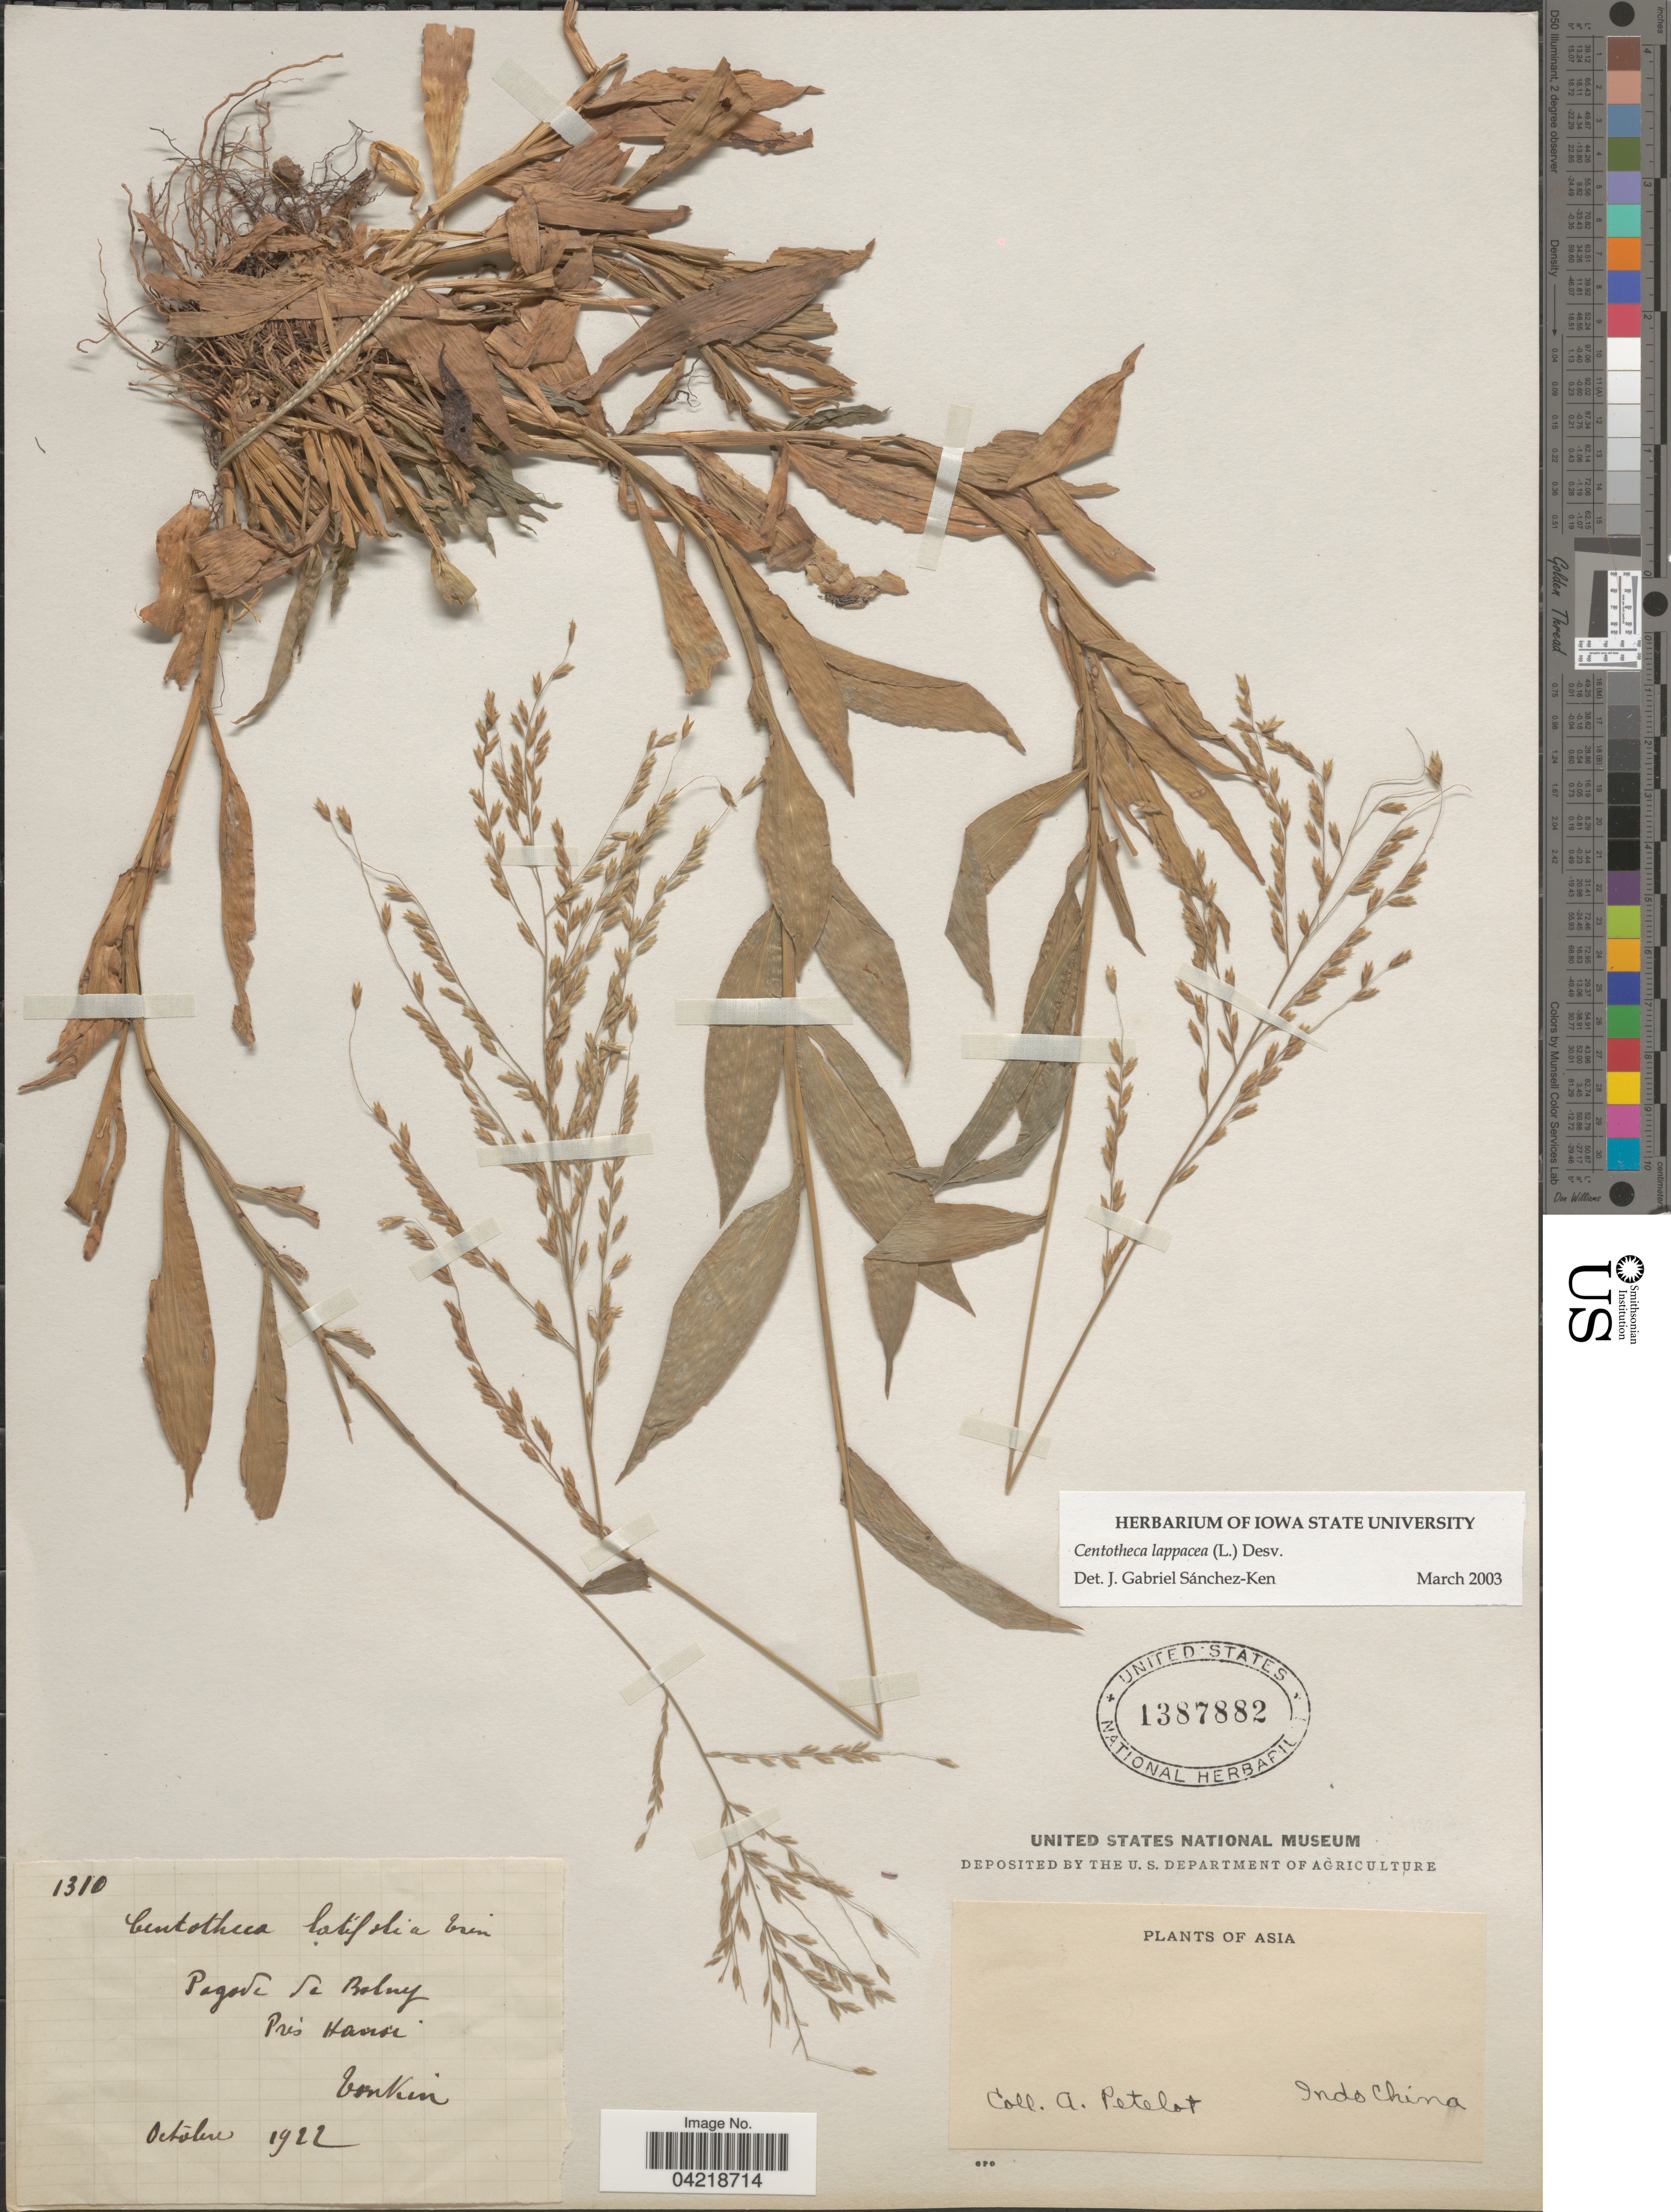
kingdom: Plantae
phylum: Tracheophyta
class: Liliopsida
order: Poales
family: Poaceae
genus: Centotheca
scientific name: Centotheca lappacea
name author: (L.) Desv.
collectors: A. Petelot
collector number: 1310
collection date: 1922-10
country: Vietnam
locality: Pagode de Balny. Près Hanoi. Asia. Indo China. Tonkin.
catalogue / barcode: US 1387882